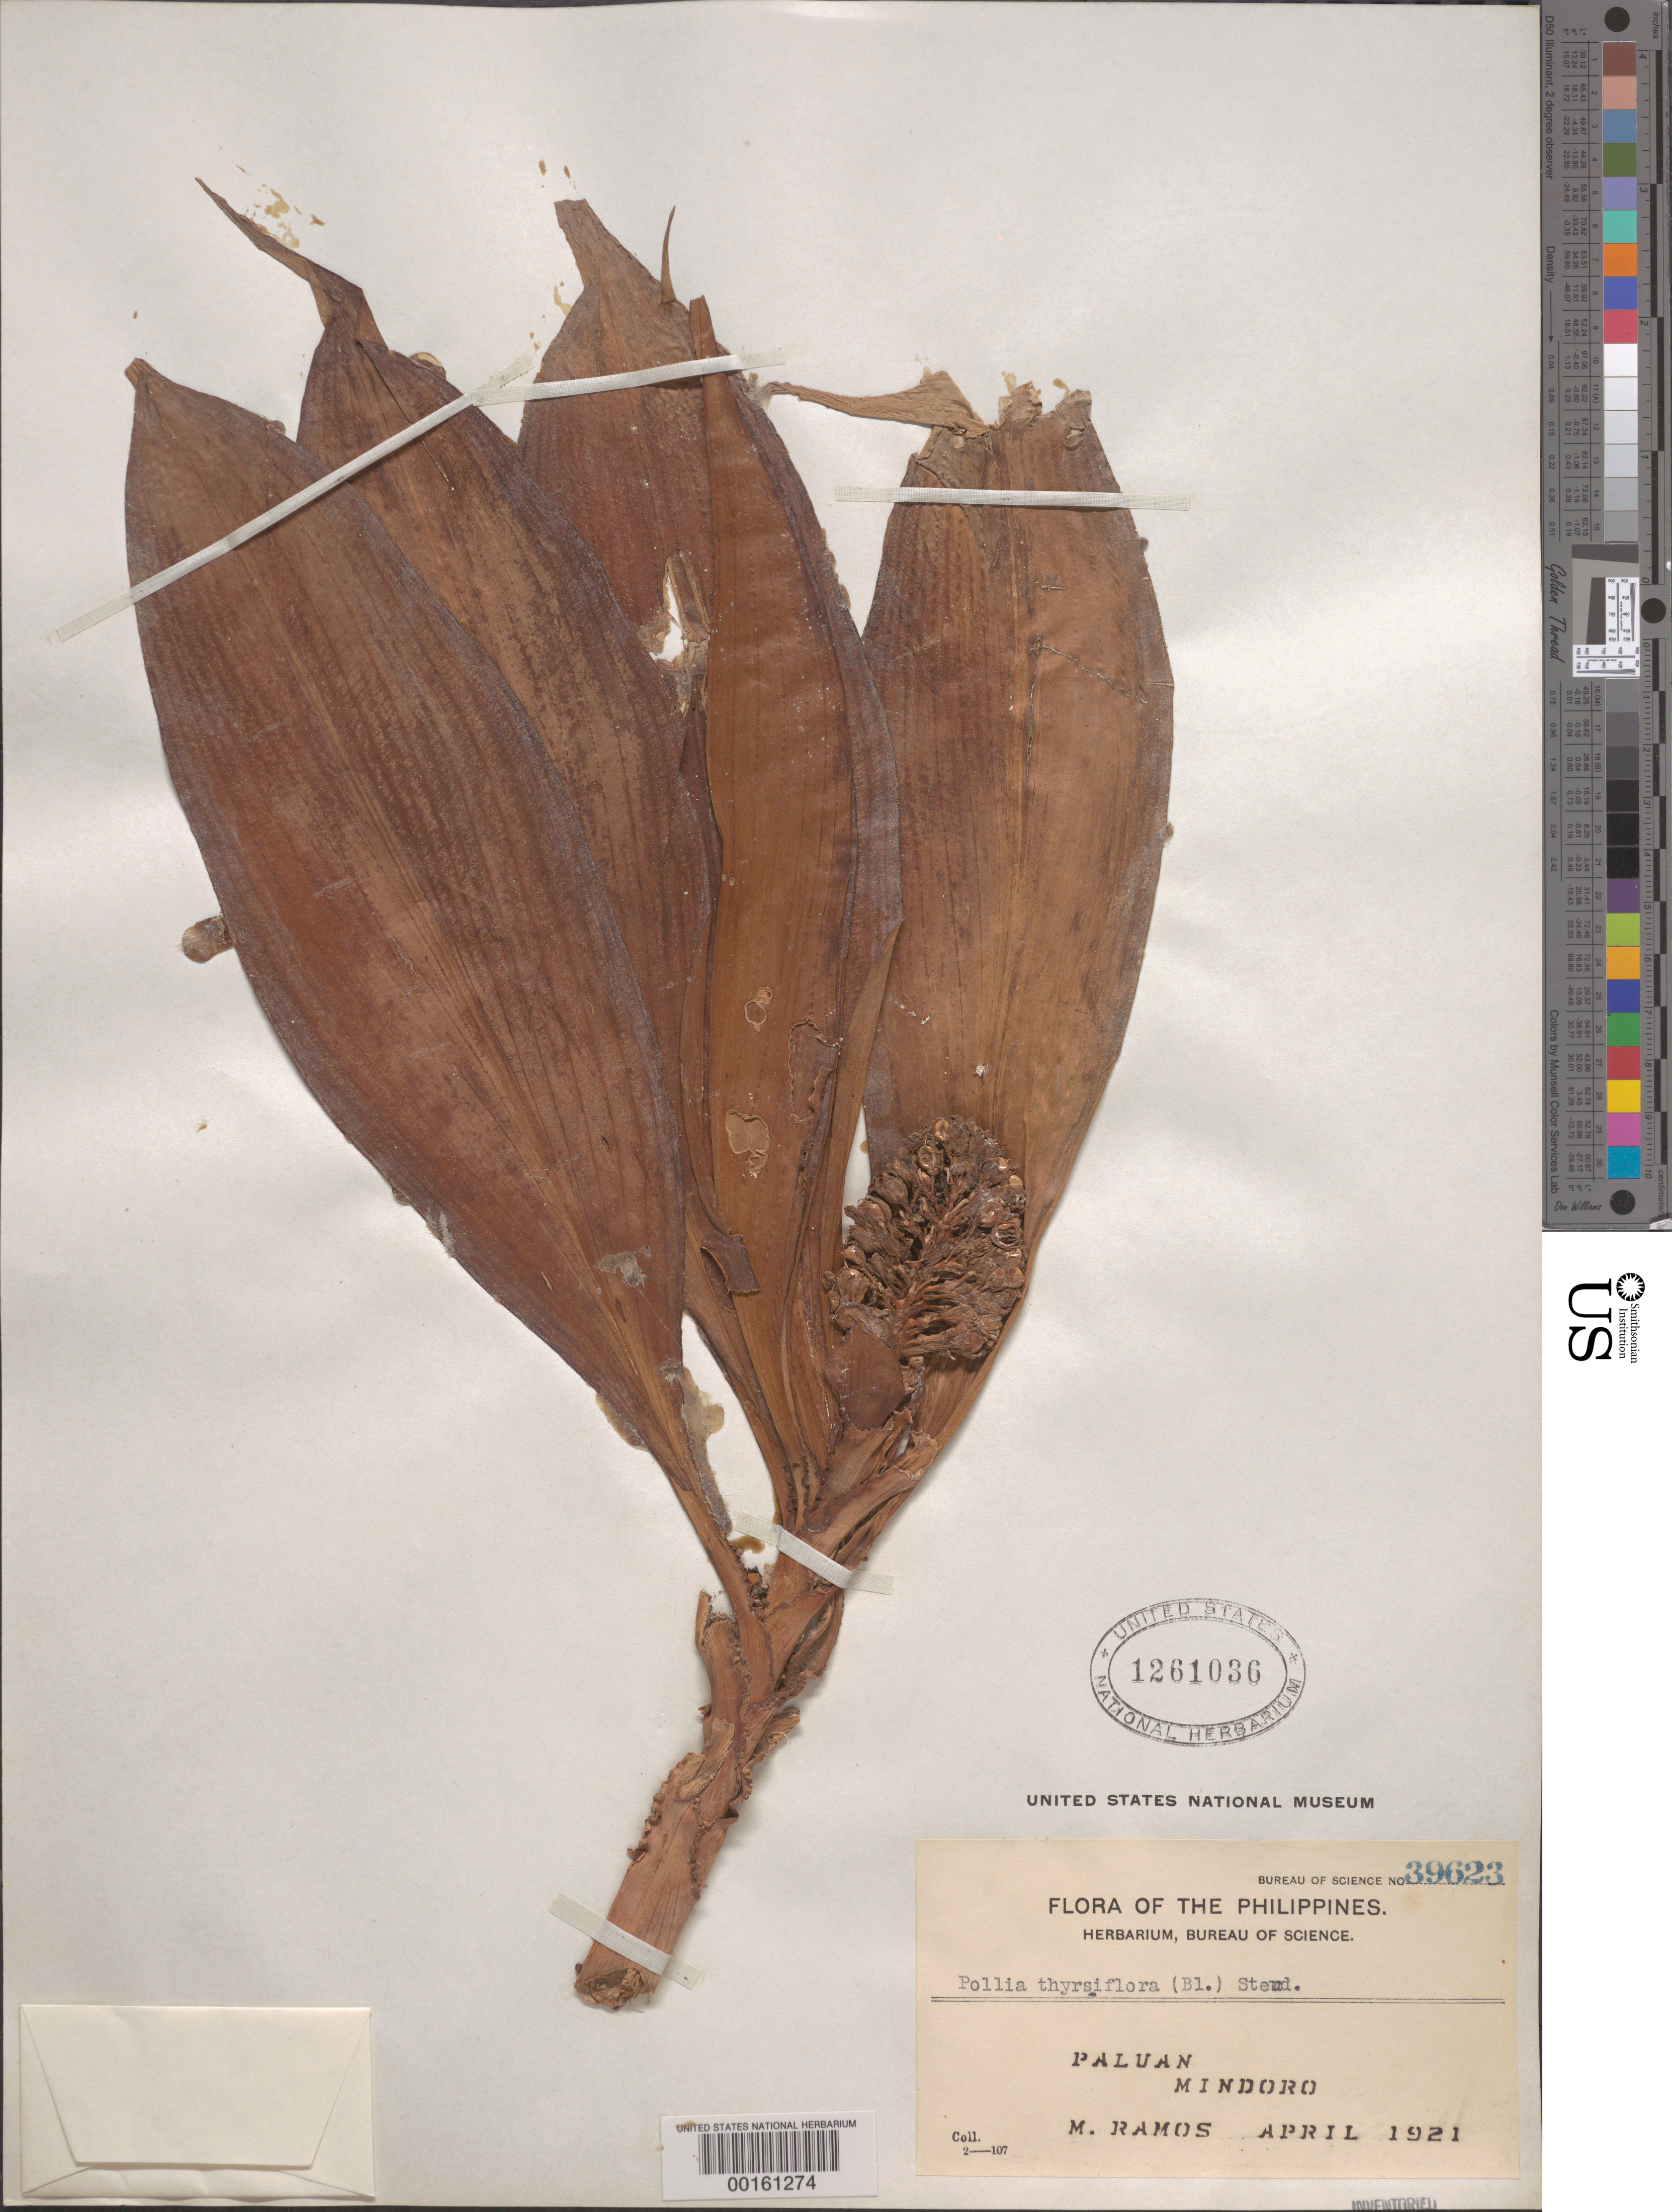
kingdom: Plantae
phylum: Tracheophyta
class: Liliopsida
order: Commelinales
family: Commelinaceae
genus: Pollia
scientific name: Pollia thyrsiflora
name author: (Blume) Steud.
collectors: M. Ramos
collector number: Bur. Sci. 39623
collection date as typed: Apr 1921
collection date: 1921-04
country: Philippines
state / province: Mimaropa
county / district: Mindoro Occidental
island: Mindoro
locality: Paluan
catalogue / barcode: US 1261036